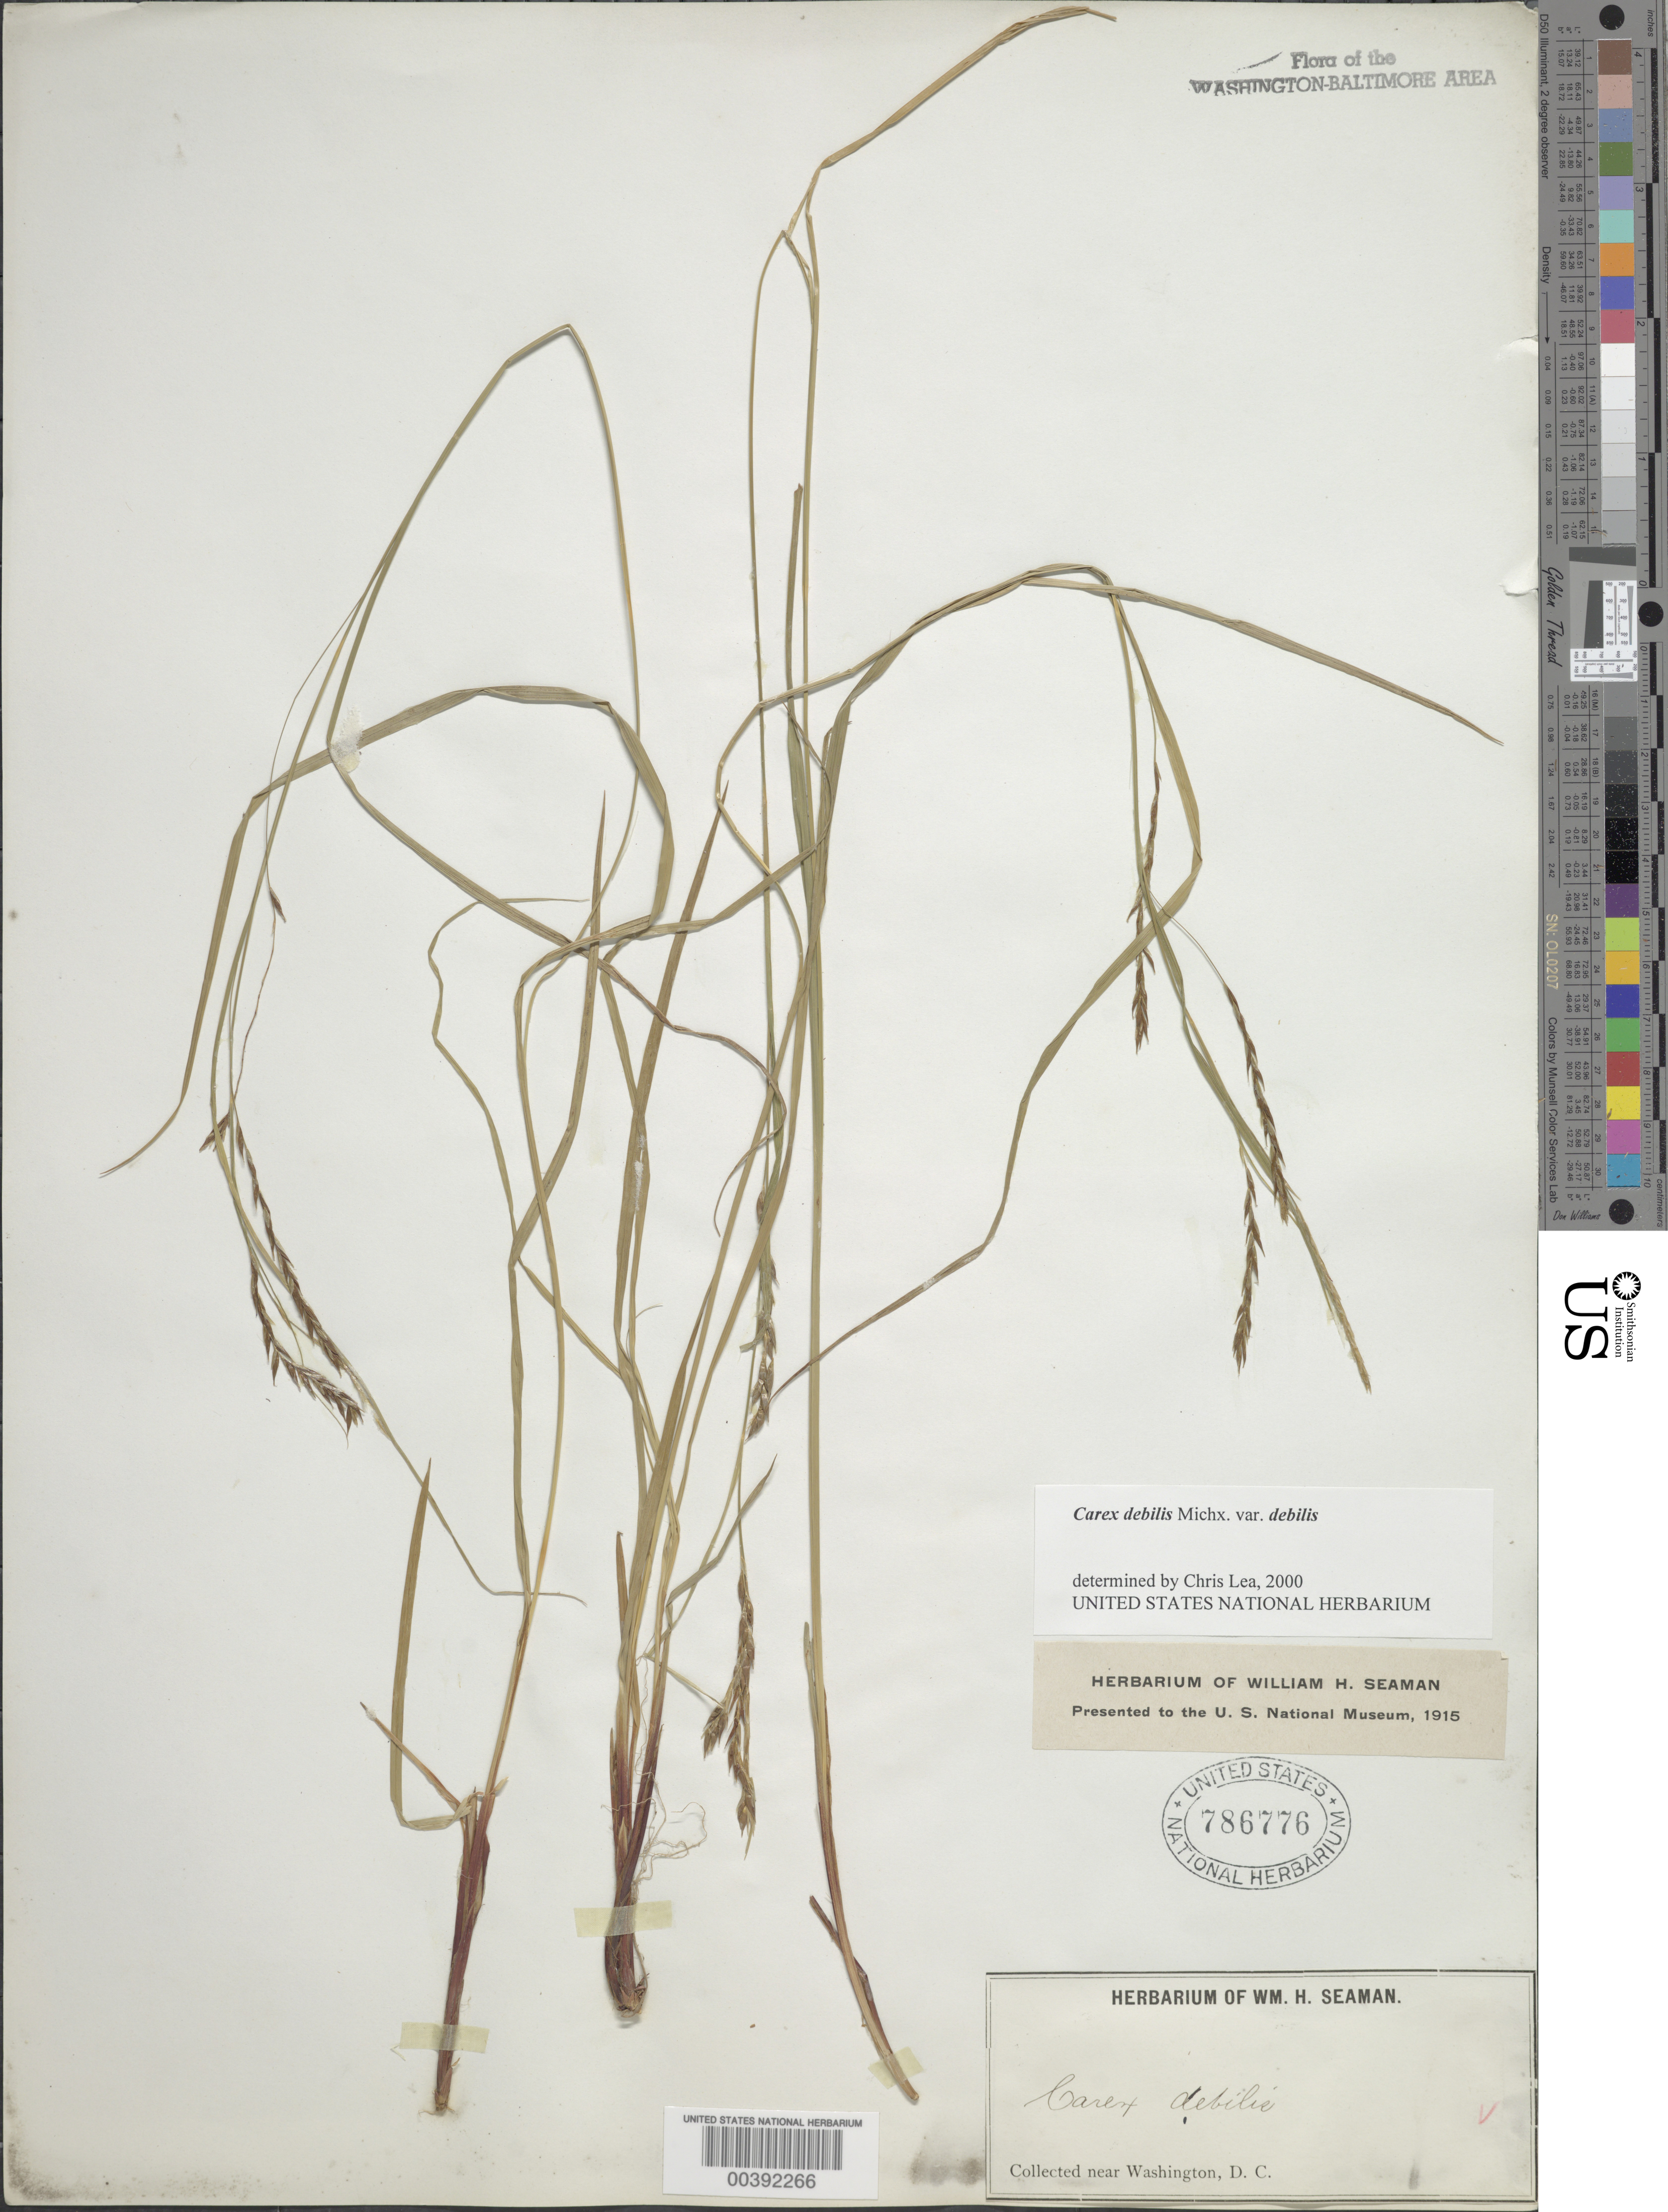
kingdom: Plantae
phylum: Tracheophyta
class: Liliopsida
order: Poales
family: Cyperaceae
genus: Carex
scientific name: Carex debilis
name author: Michx.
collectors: W. Seaman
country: United States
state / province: District of Columbia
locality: Washington DC Area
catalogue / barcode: US 786776